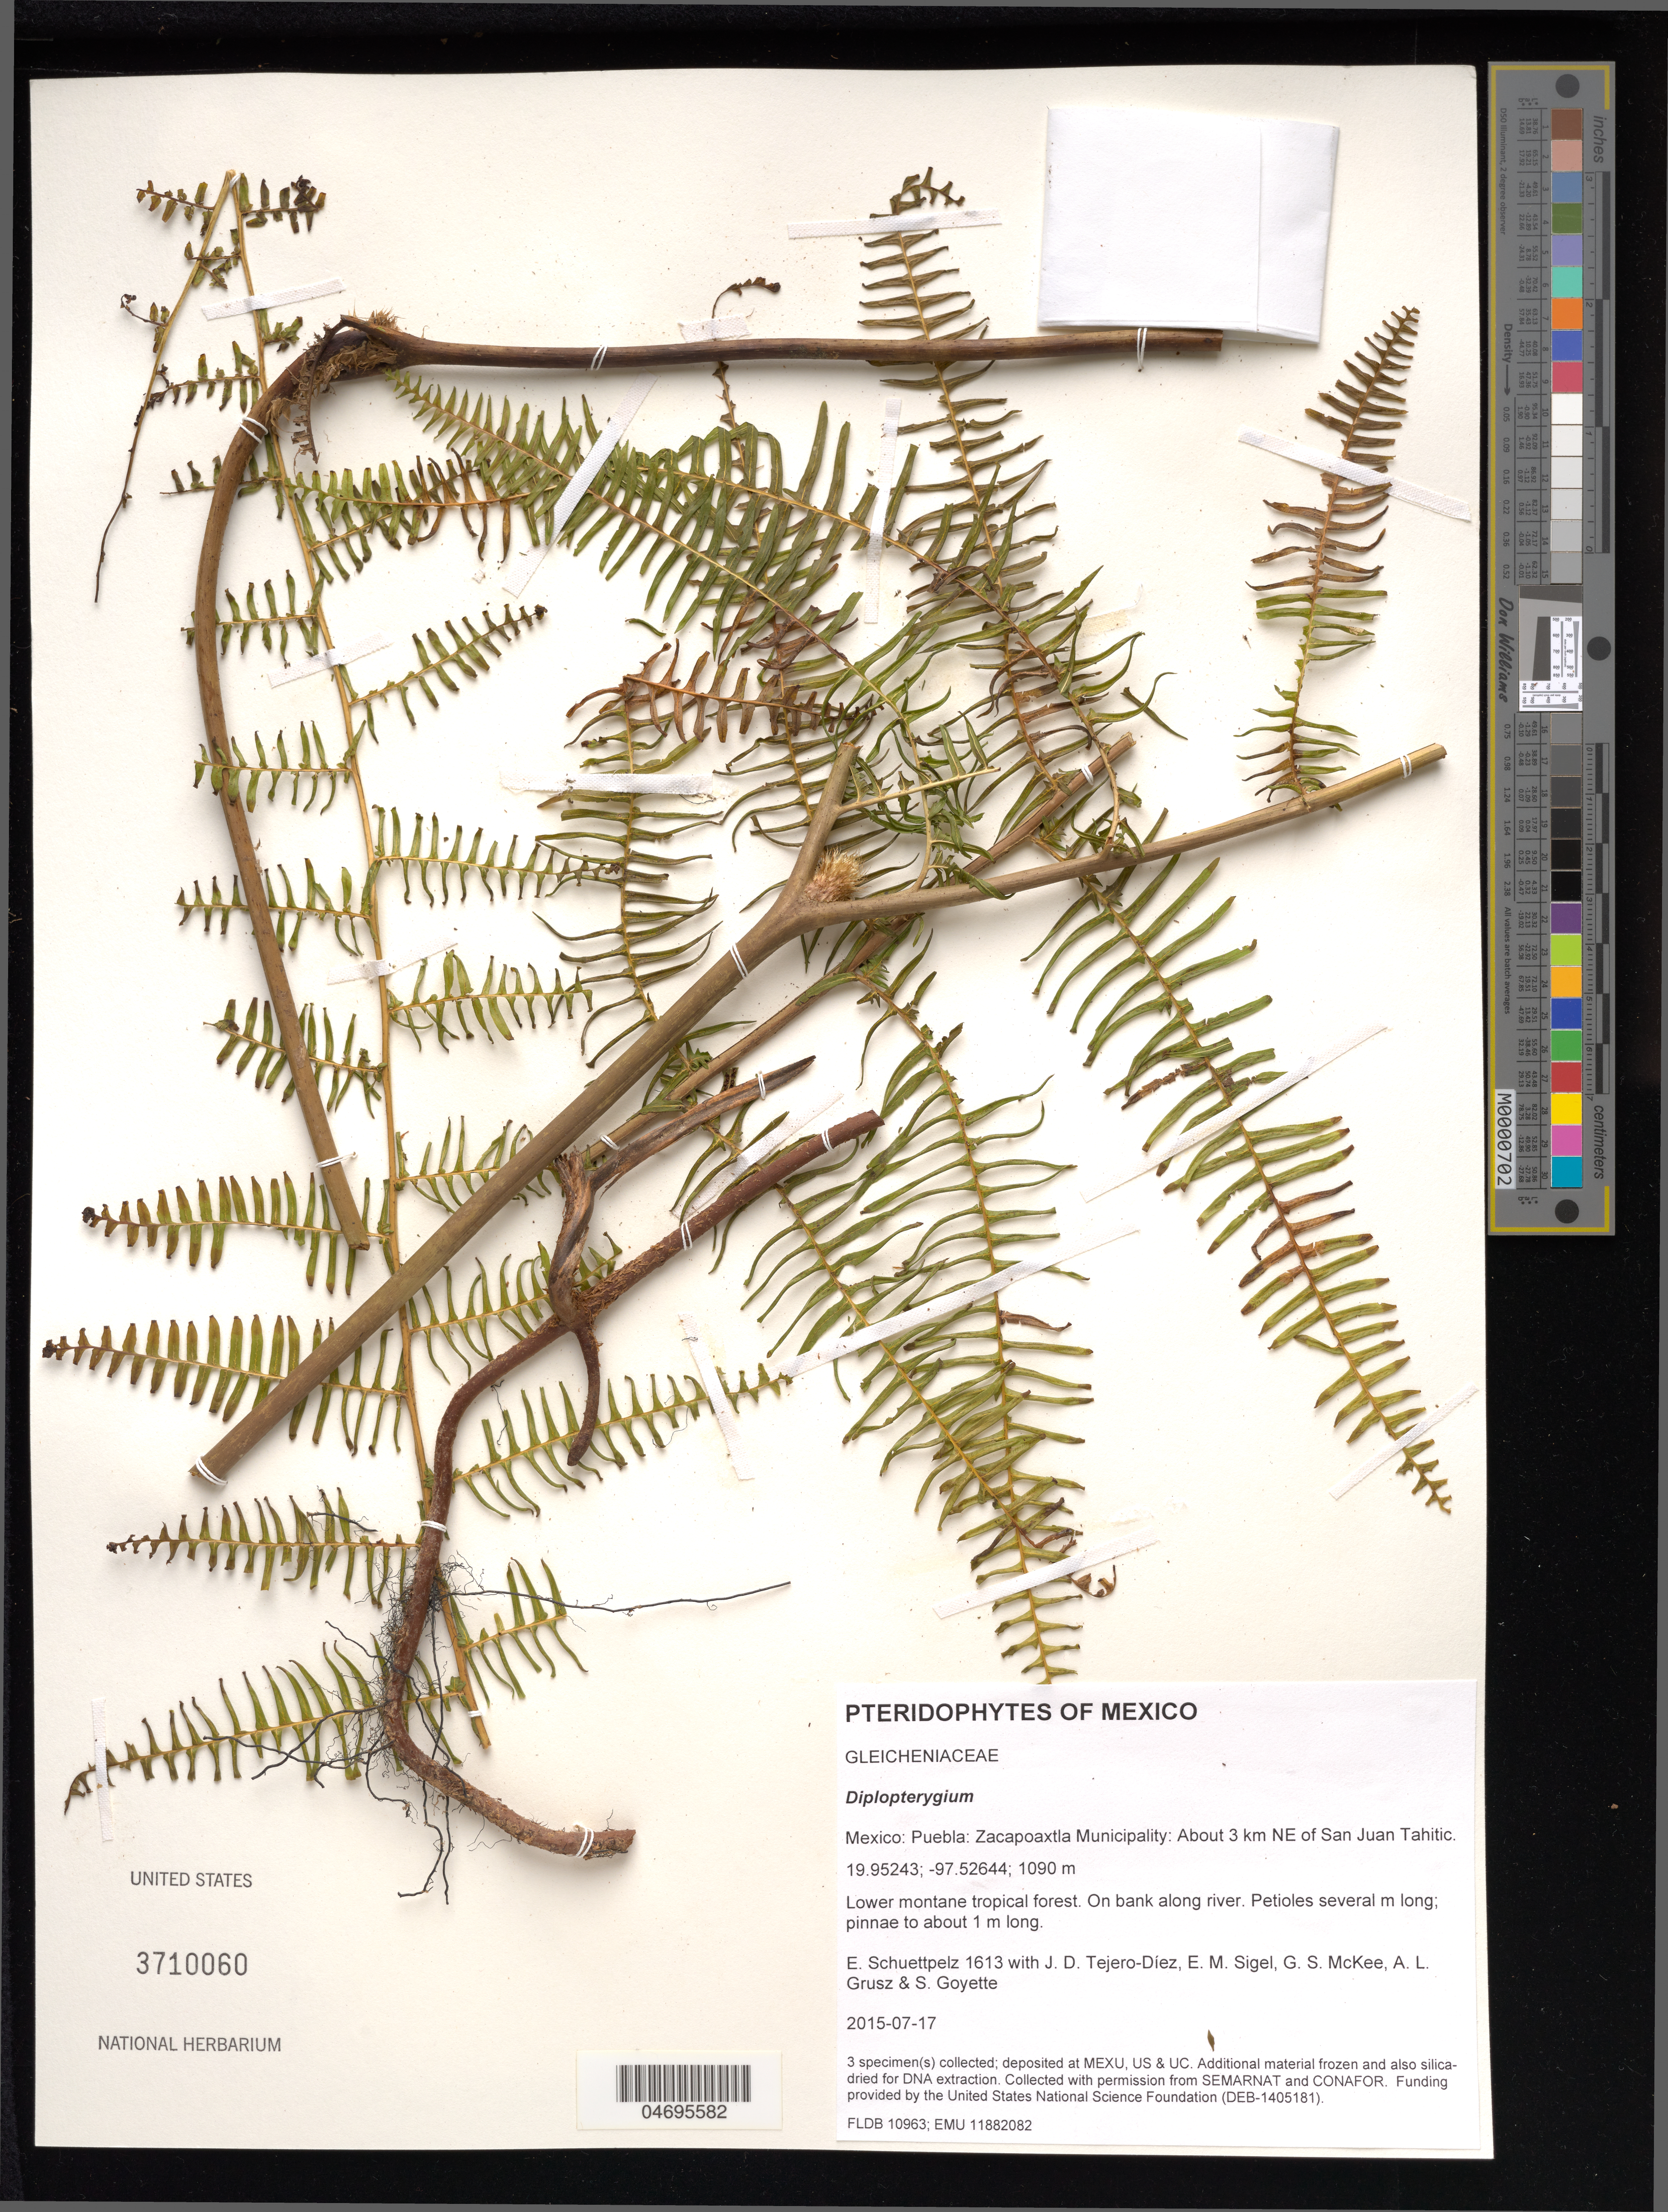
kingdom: Plantae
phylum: Tracheophyta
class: Polypodiopsida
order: Gleicheniales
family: Gleicheniaceae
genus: Diplopterygium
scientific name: Diplopterygium sp.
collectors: E. Schuettpelz, D. Tejero-Díez, E. M. Sigel, G. S. McKee & A. Grusz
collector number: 1613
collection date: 2015-07-17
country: Mexico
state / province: Puebla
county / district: Zacapoaxtla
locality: About 3 km NE of San Juan Tahitic.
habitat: Lower montane tropical forest.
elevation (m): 1090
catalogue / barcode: US 3710060